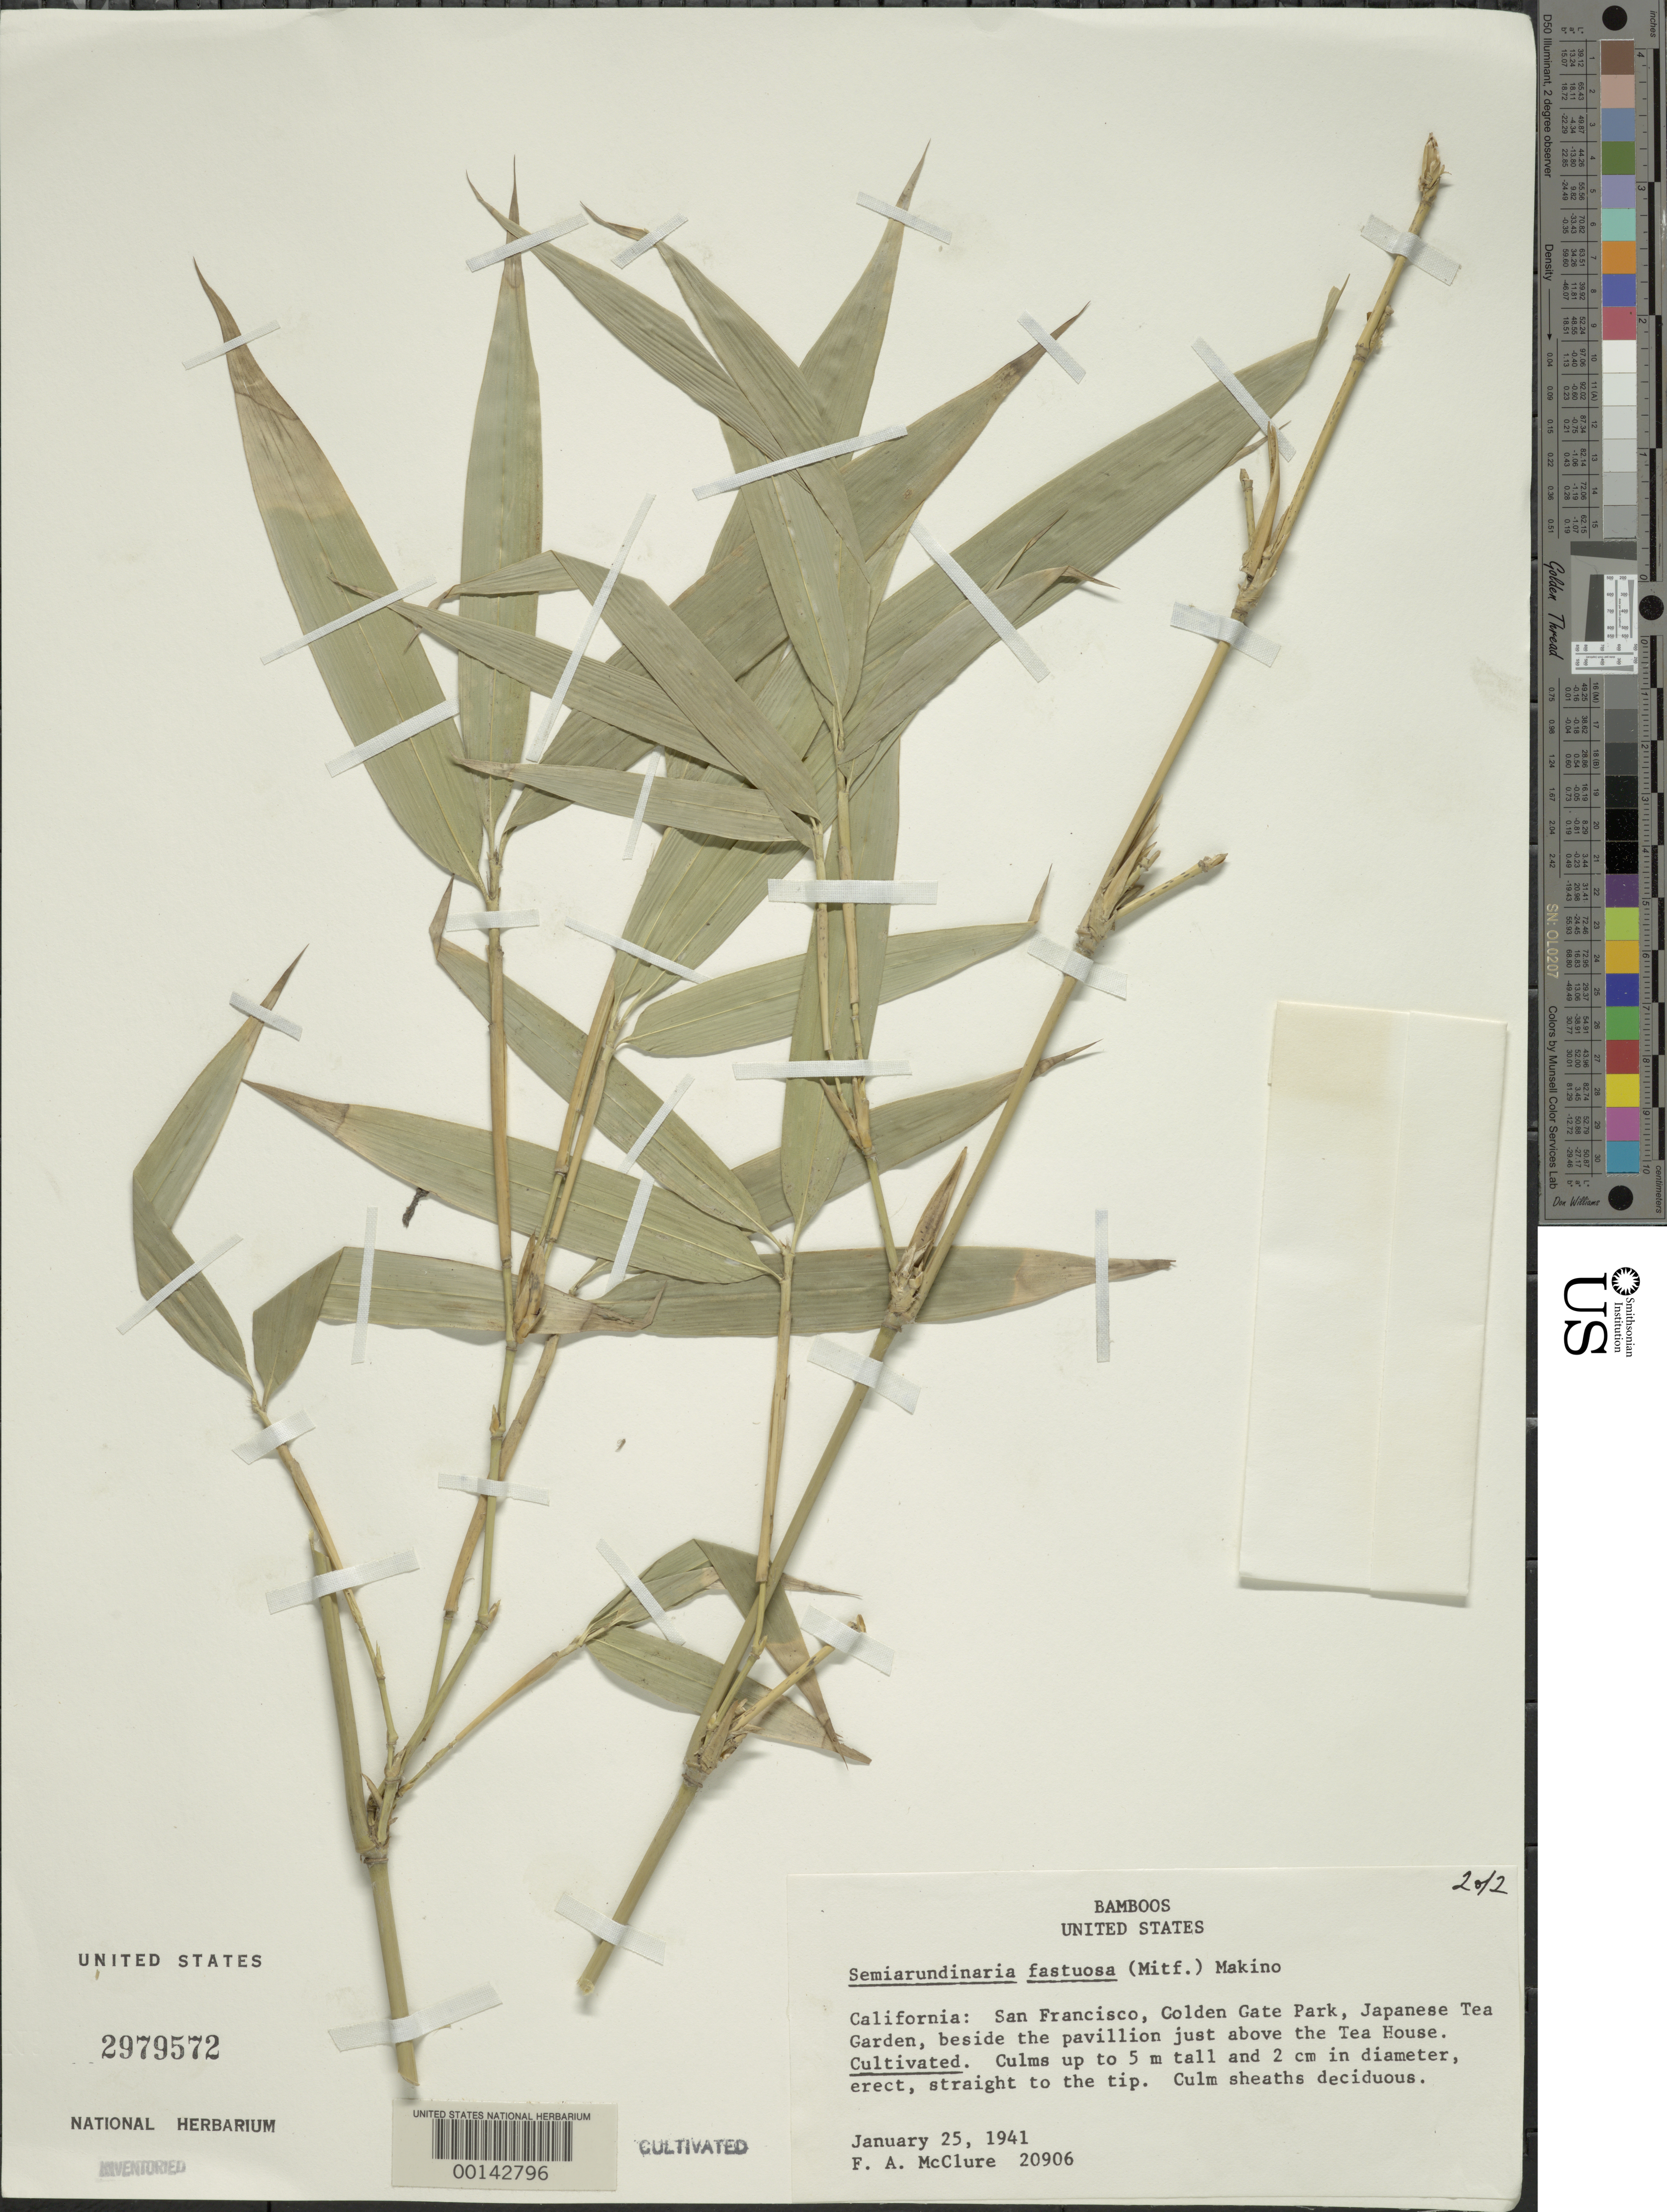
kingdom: Plantae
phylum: Tracheophyta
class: Liliopsida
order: Poales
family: Poaceae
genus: Semiarundinaria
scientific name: Semiarundinaria fastuosa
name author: Makino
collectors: F. A. McClure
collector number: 20906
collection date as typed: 25 Jan 1941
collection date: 1941-01-25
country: United States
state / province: California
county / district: San Francisco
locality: San francisco, golden gate park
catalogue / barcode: US 2979572